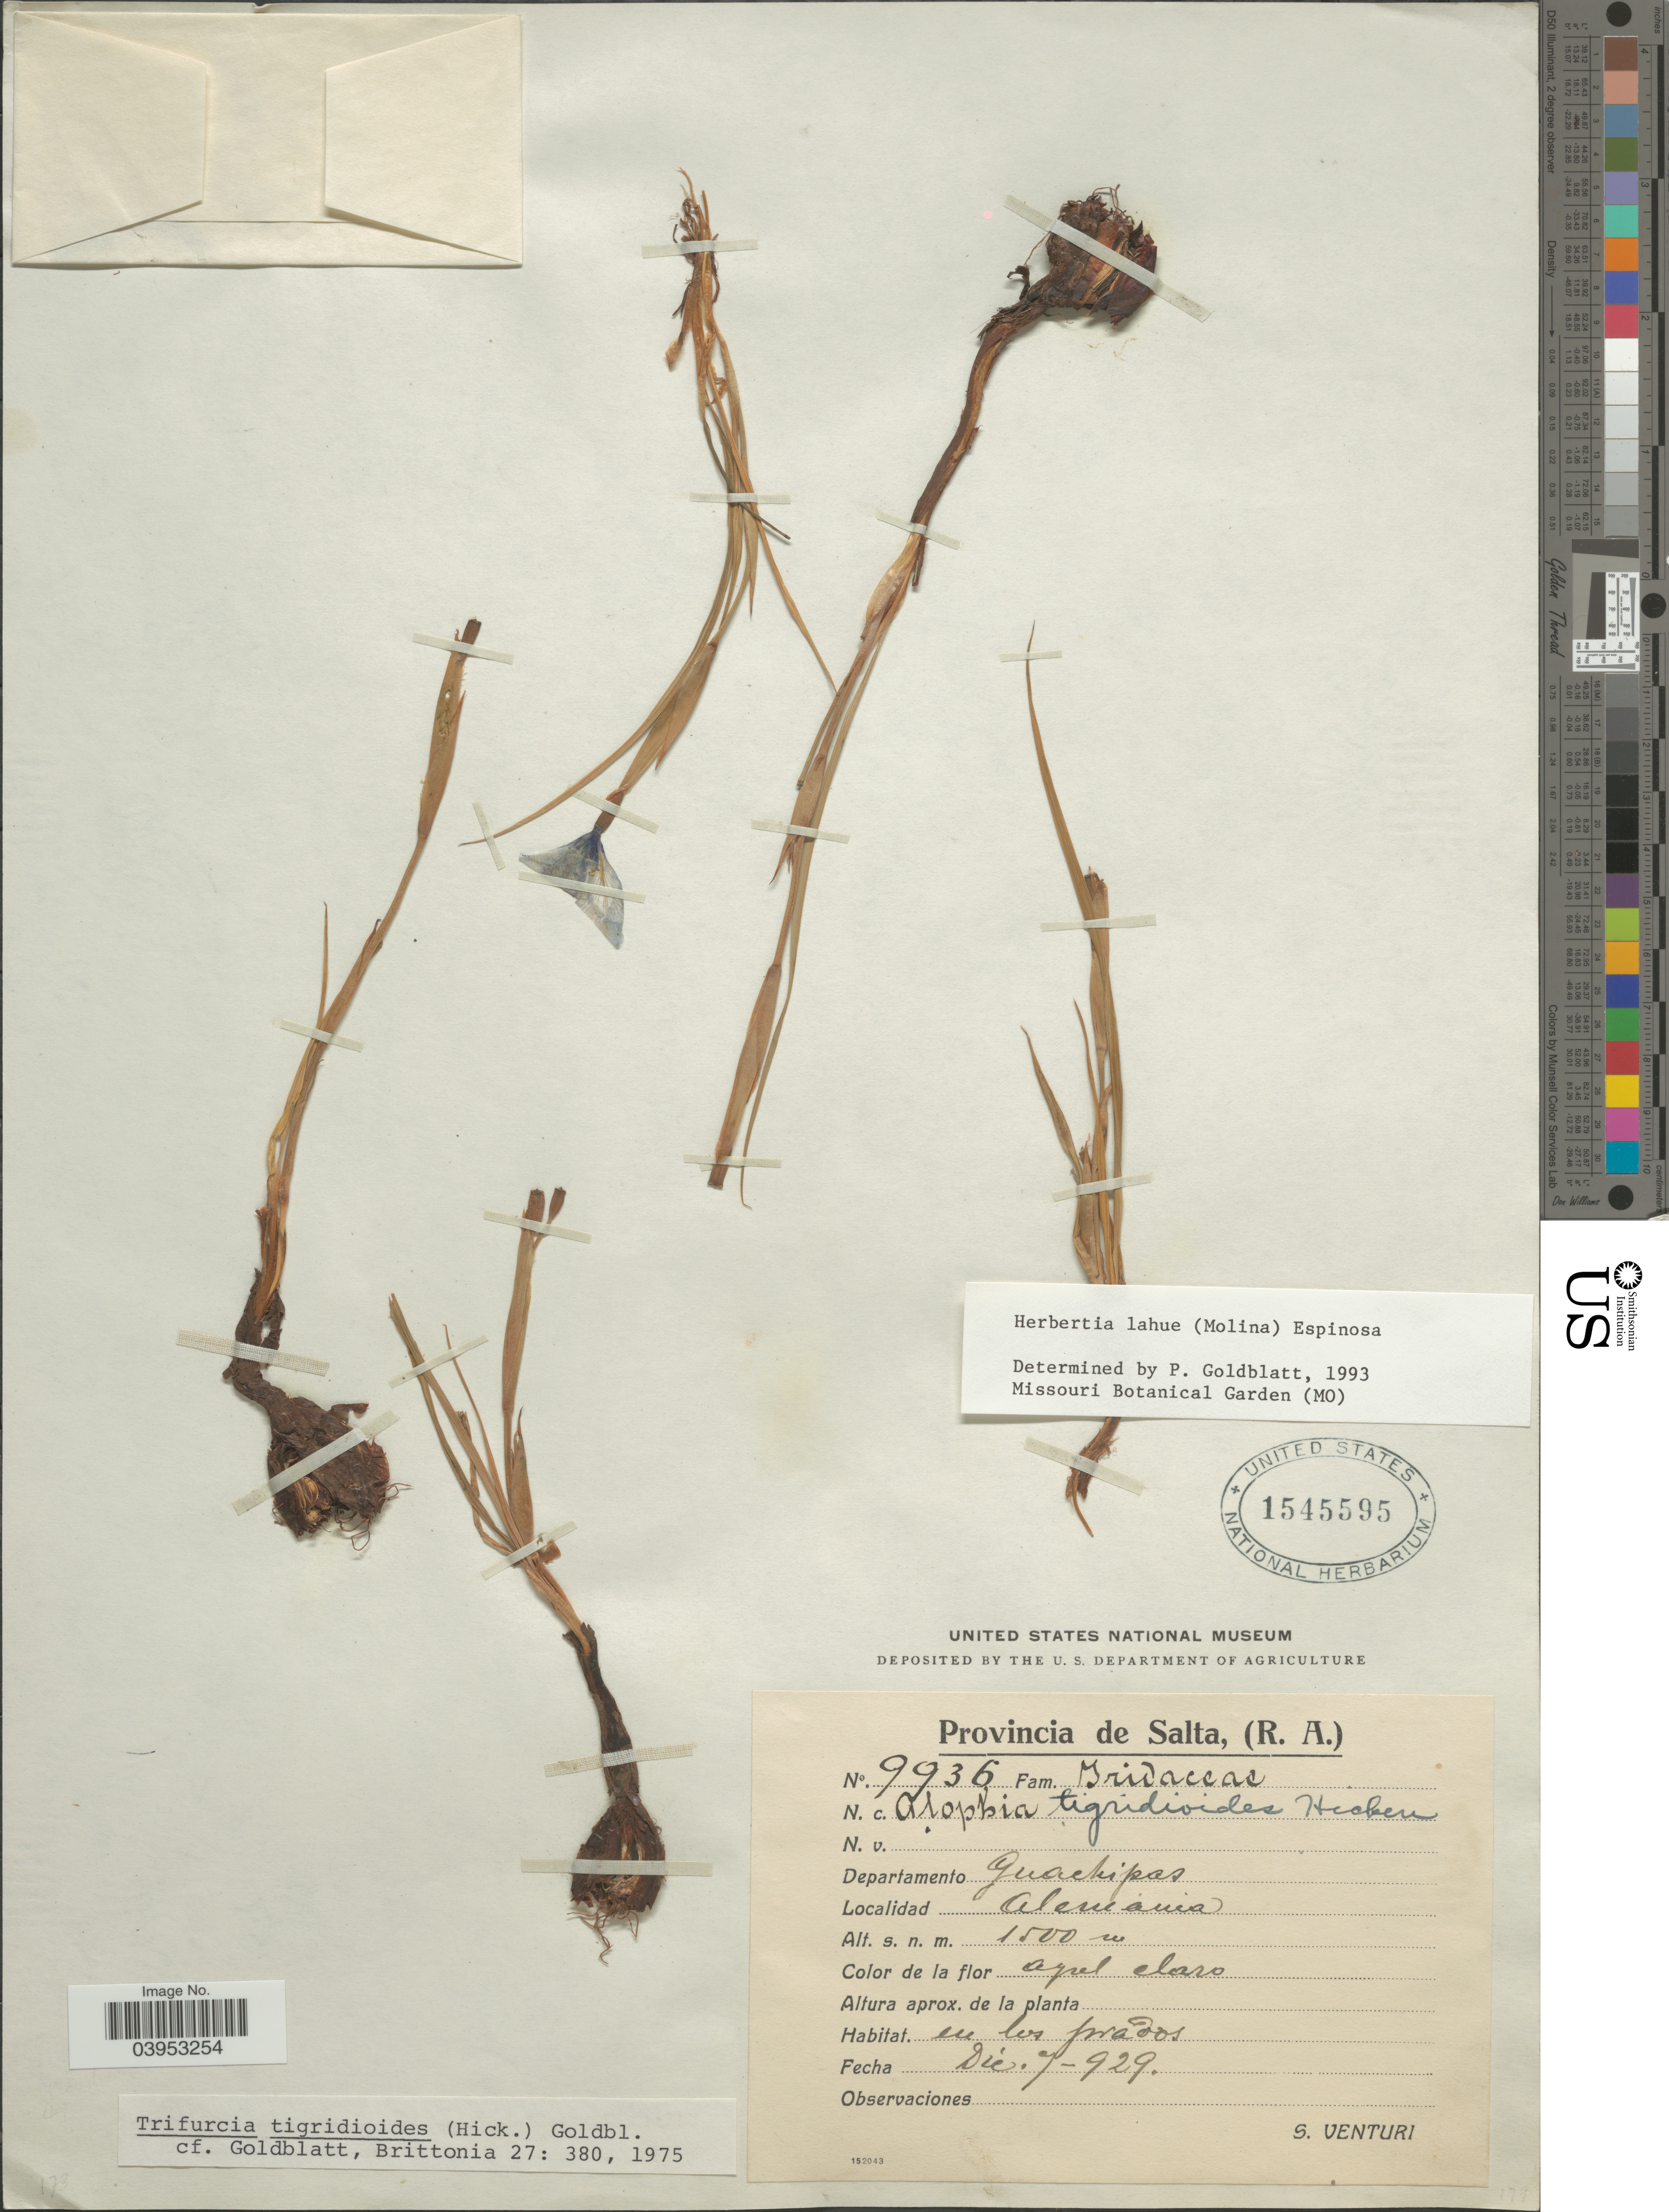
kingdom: Plantae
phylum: Tracheophyta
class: Liliopsida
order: Asparagales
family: Iridaceae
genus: Herbertia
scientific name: Herbertia lahue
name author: (Molina) Goldblatt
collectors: S. Venturi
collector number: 9936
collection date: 1929-12-07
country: Argentina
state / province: Salta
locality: Departamento Guachipas. Alemania.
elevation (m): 1500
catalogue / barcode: US 1545595